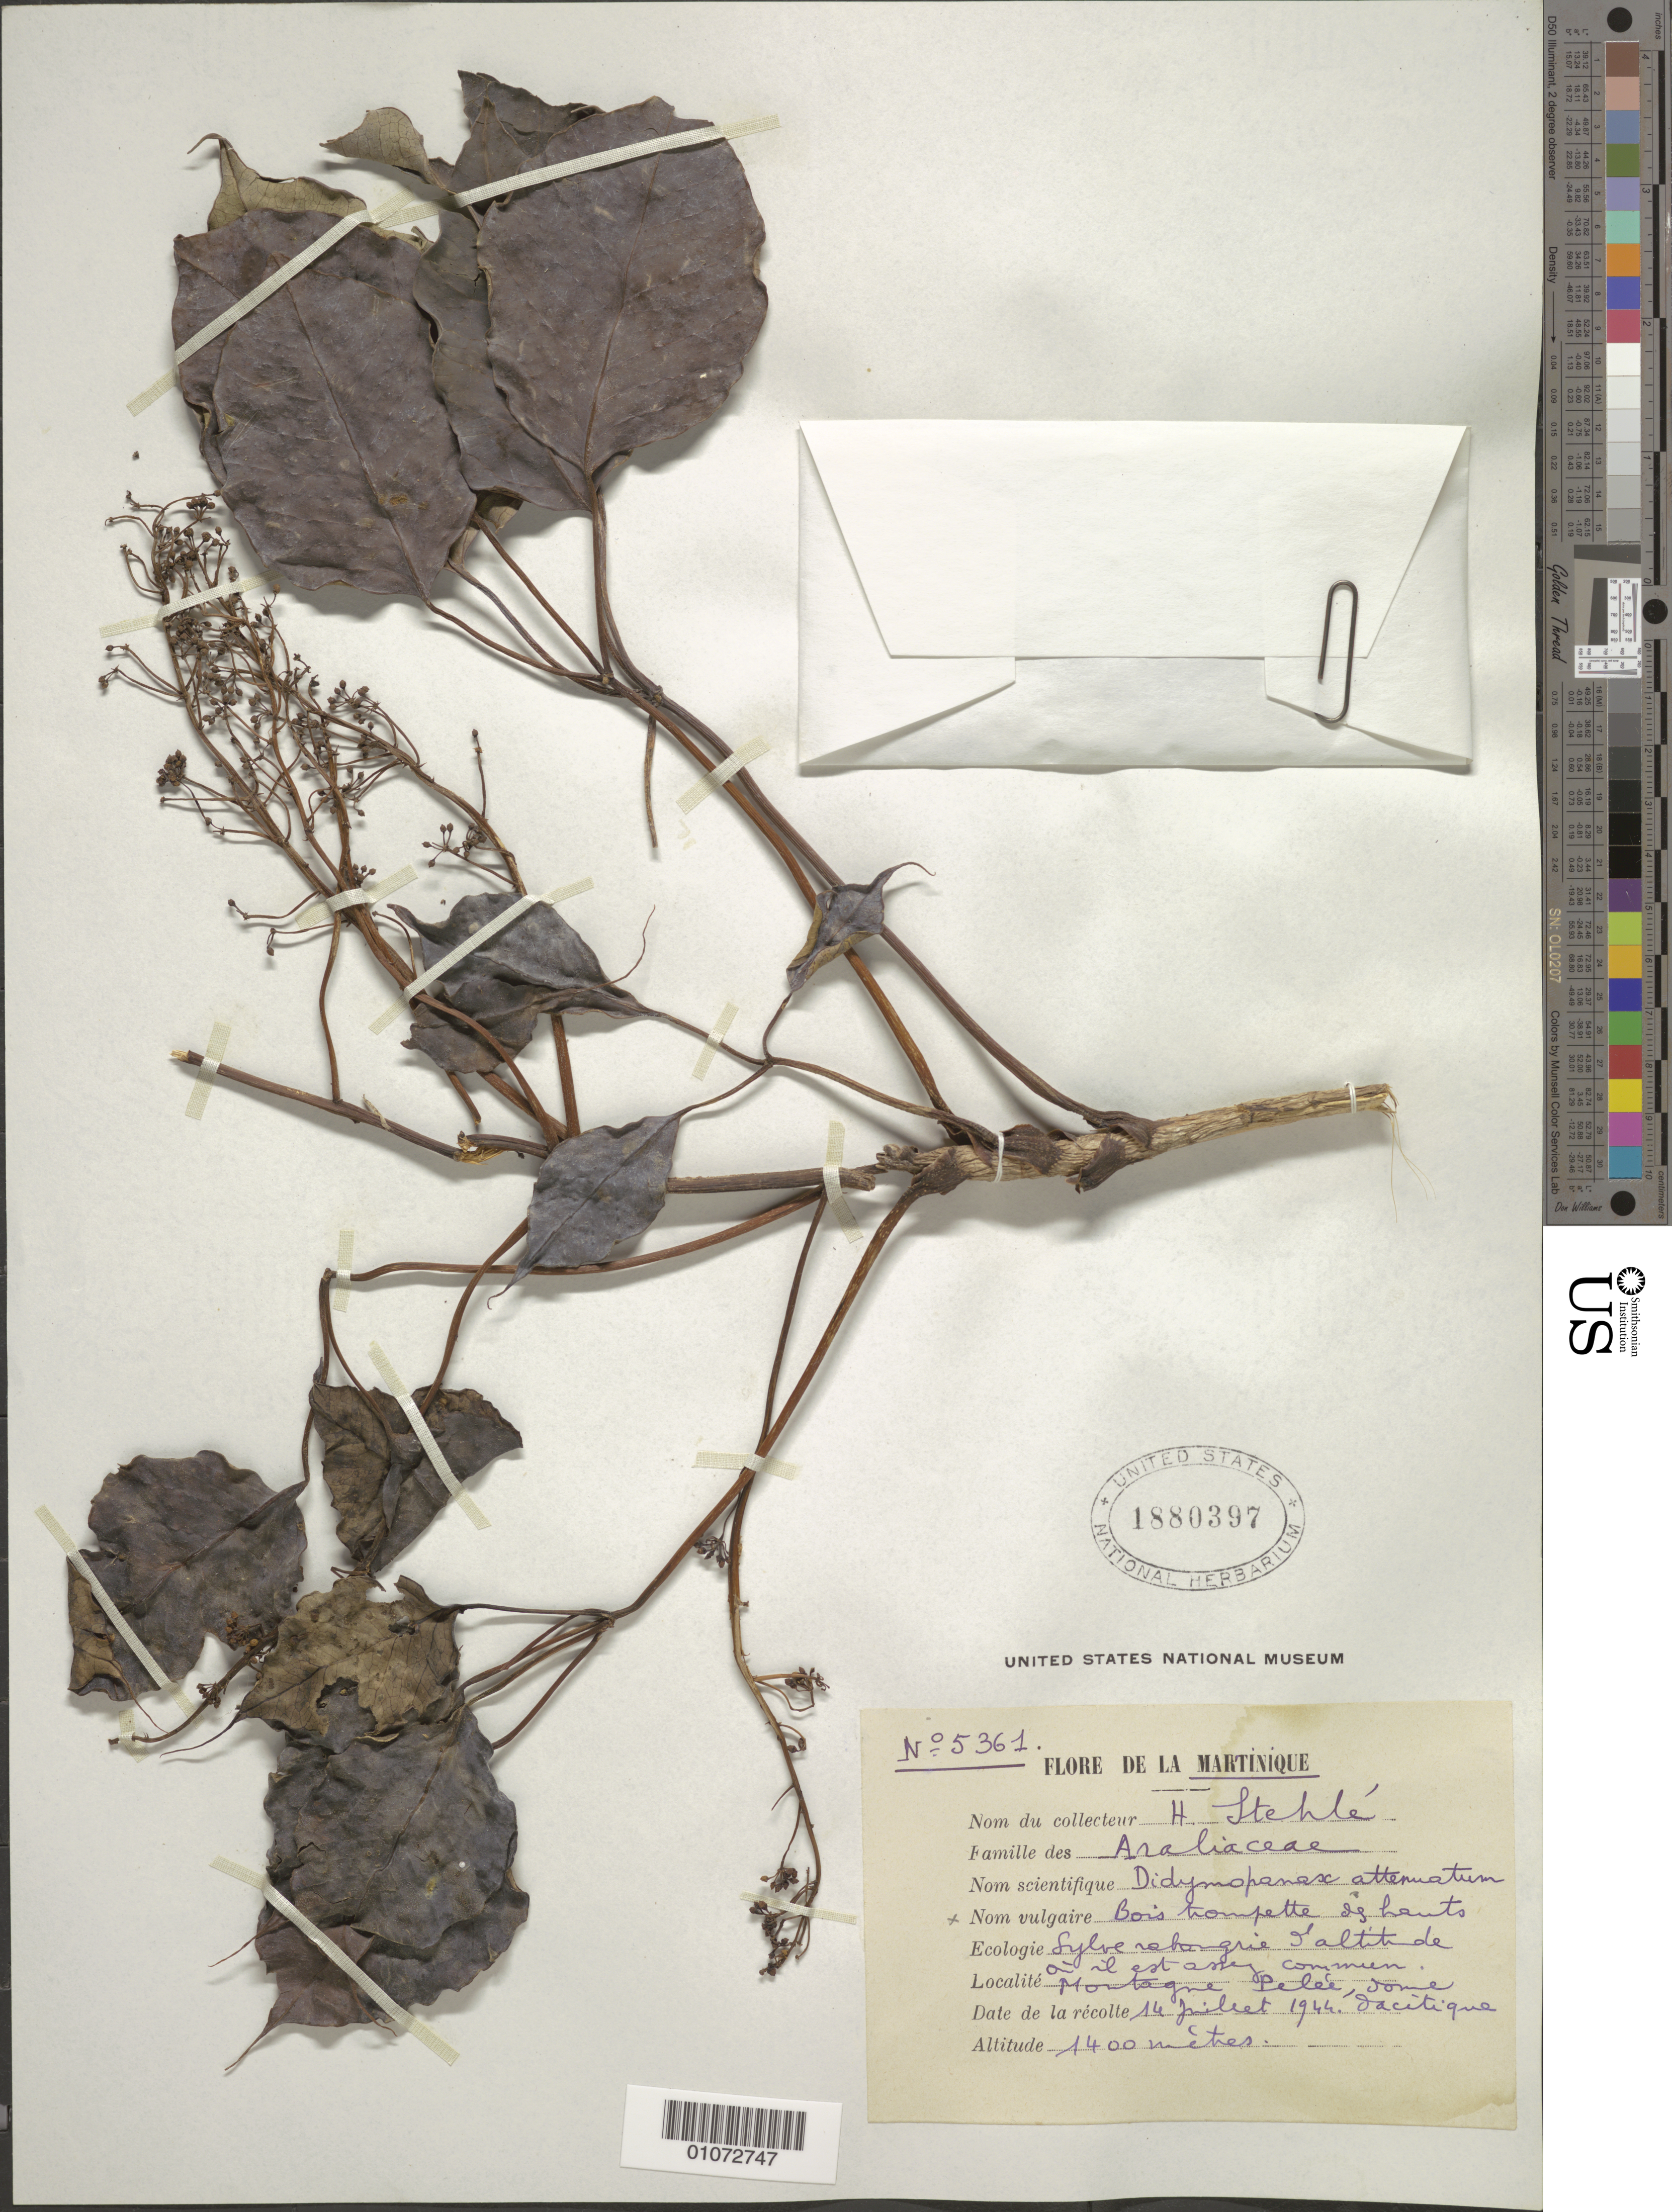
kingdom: Plantae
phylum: Tracheophyta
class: Magnoliopsida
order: Apiales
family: Araliaceae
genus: Schefflera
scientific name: Schefflera attenuata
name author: (Sw.) Frodin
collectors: H. Stehlé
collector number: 5361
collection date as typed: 14 Jul 1944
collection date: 1944-07-14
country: Martinique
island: Martinique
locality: Montagne Pelee.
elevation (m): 1400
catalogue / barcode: US 1880397